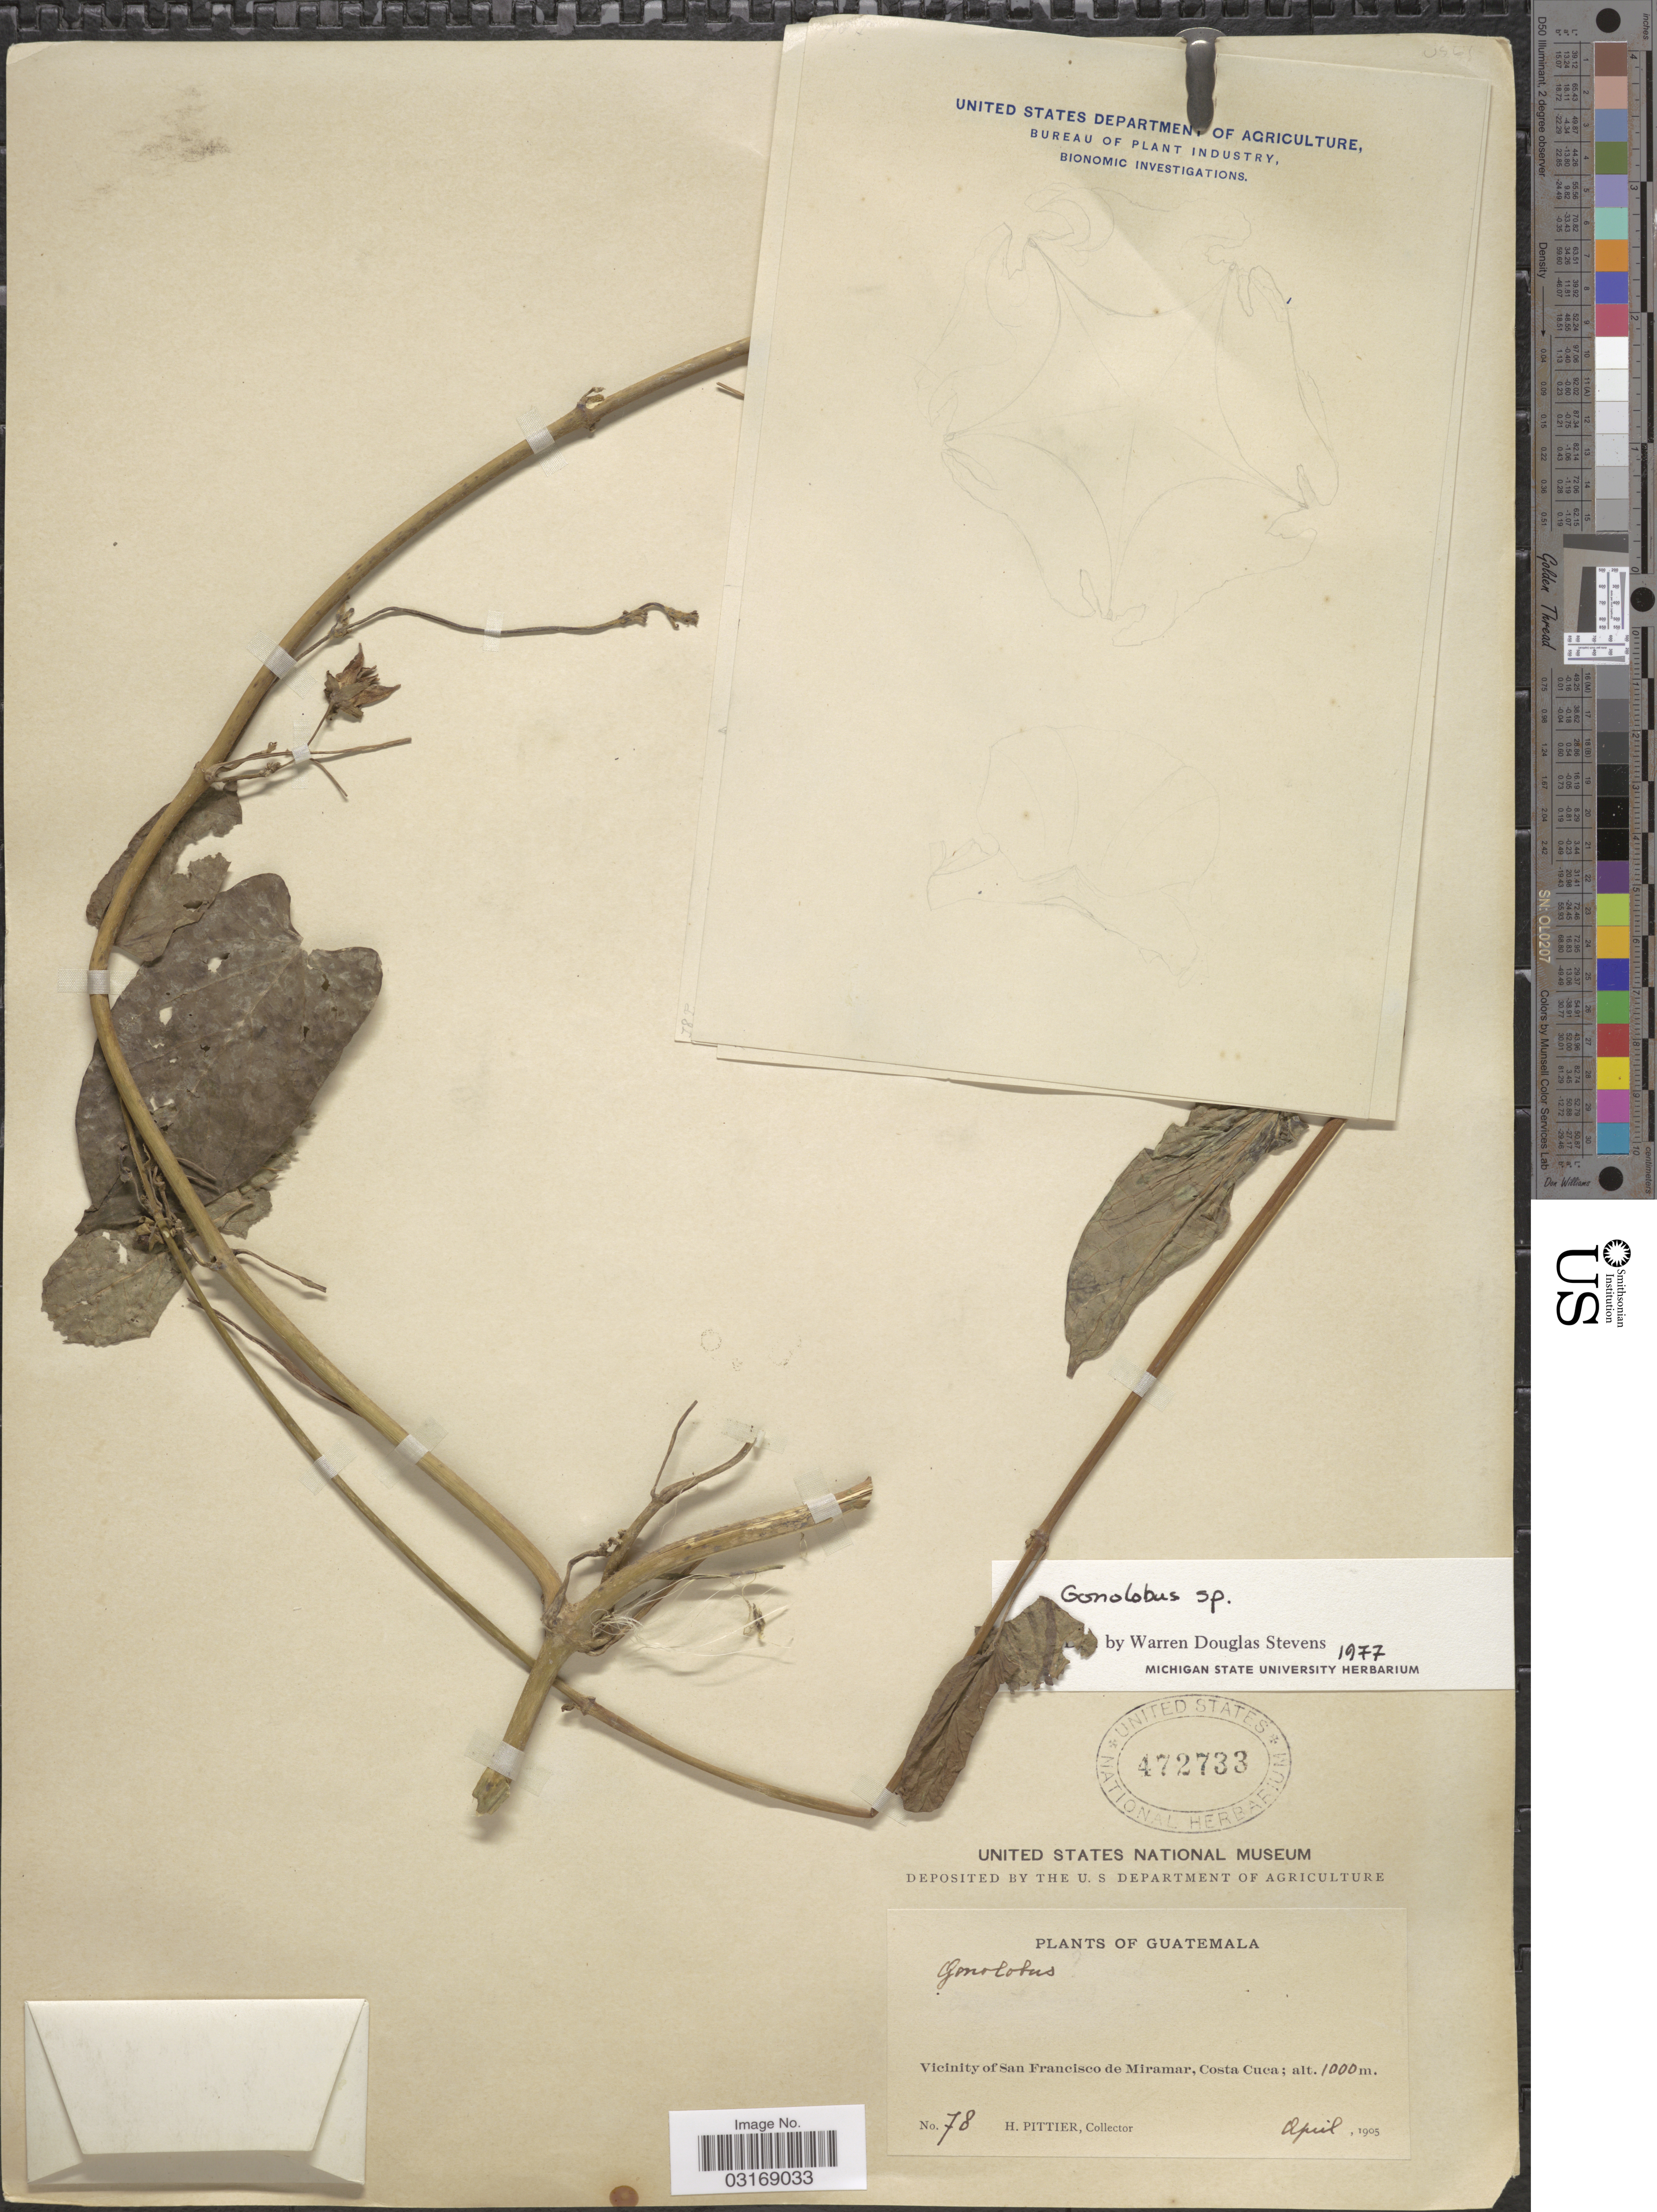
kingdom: Plantae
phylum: Tracheophyta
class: Magnoliopsida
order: Gentianales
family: Apocynaceae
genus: Gonolobus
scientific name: Gonolobus sp.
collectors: H. F. Pittier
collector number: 78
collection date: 1905-04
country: Guatemala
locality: Vicinity of San Francisco de Miramar, Costa Cuca.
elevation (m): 1000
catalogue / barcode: US 472733